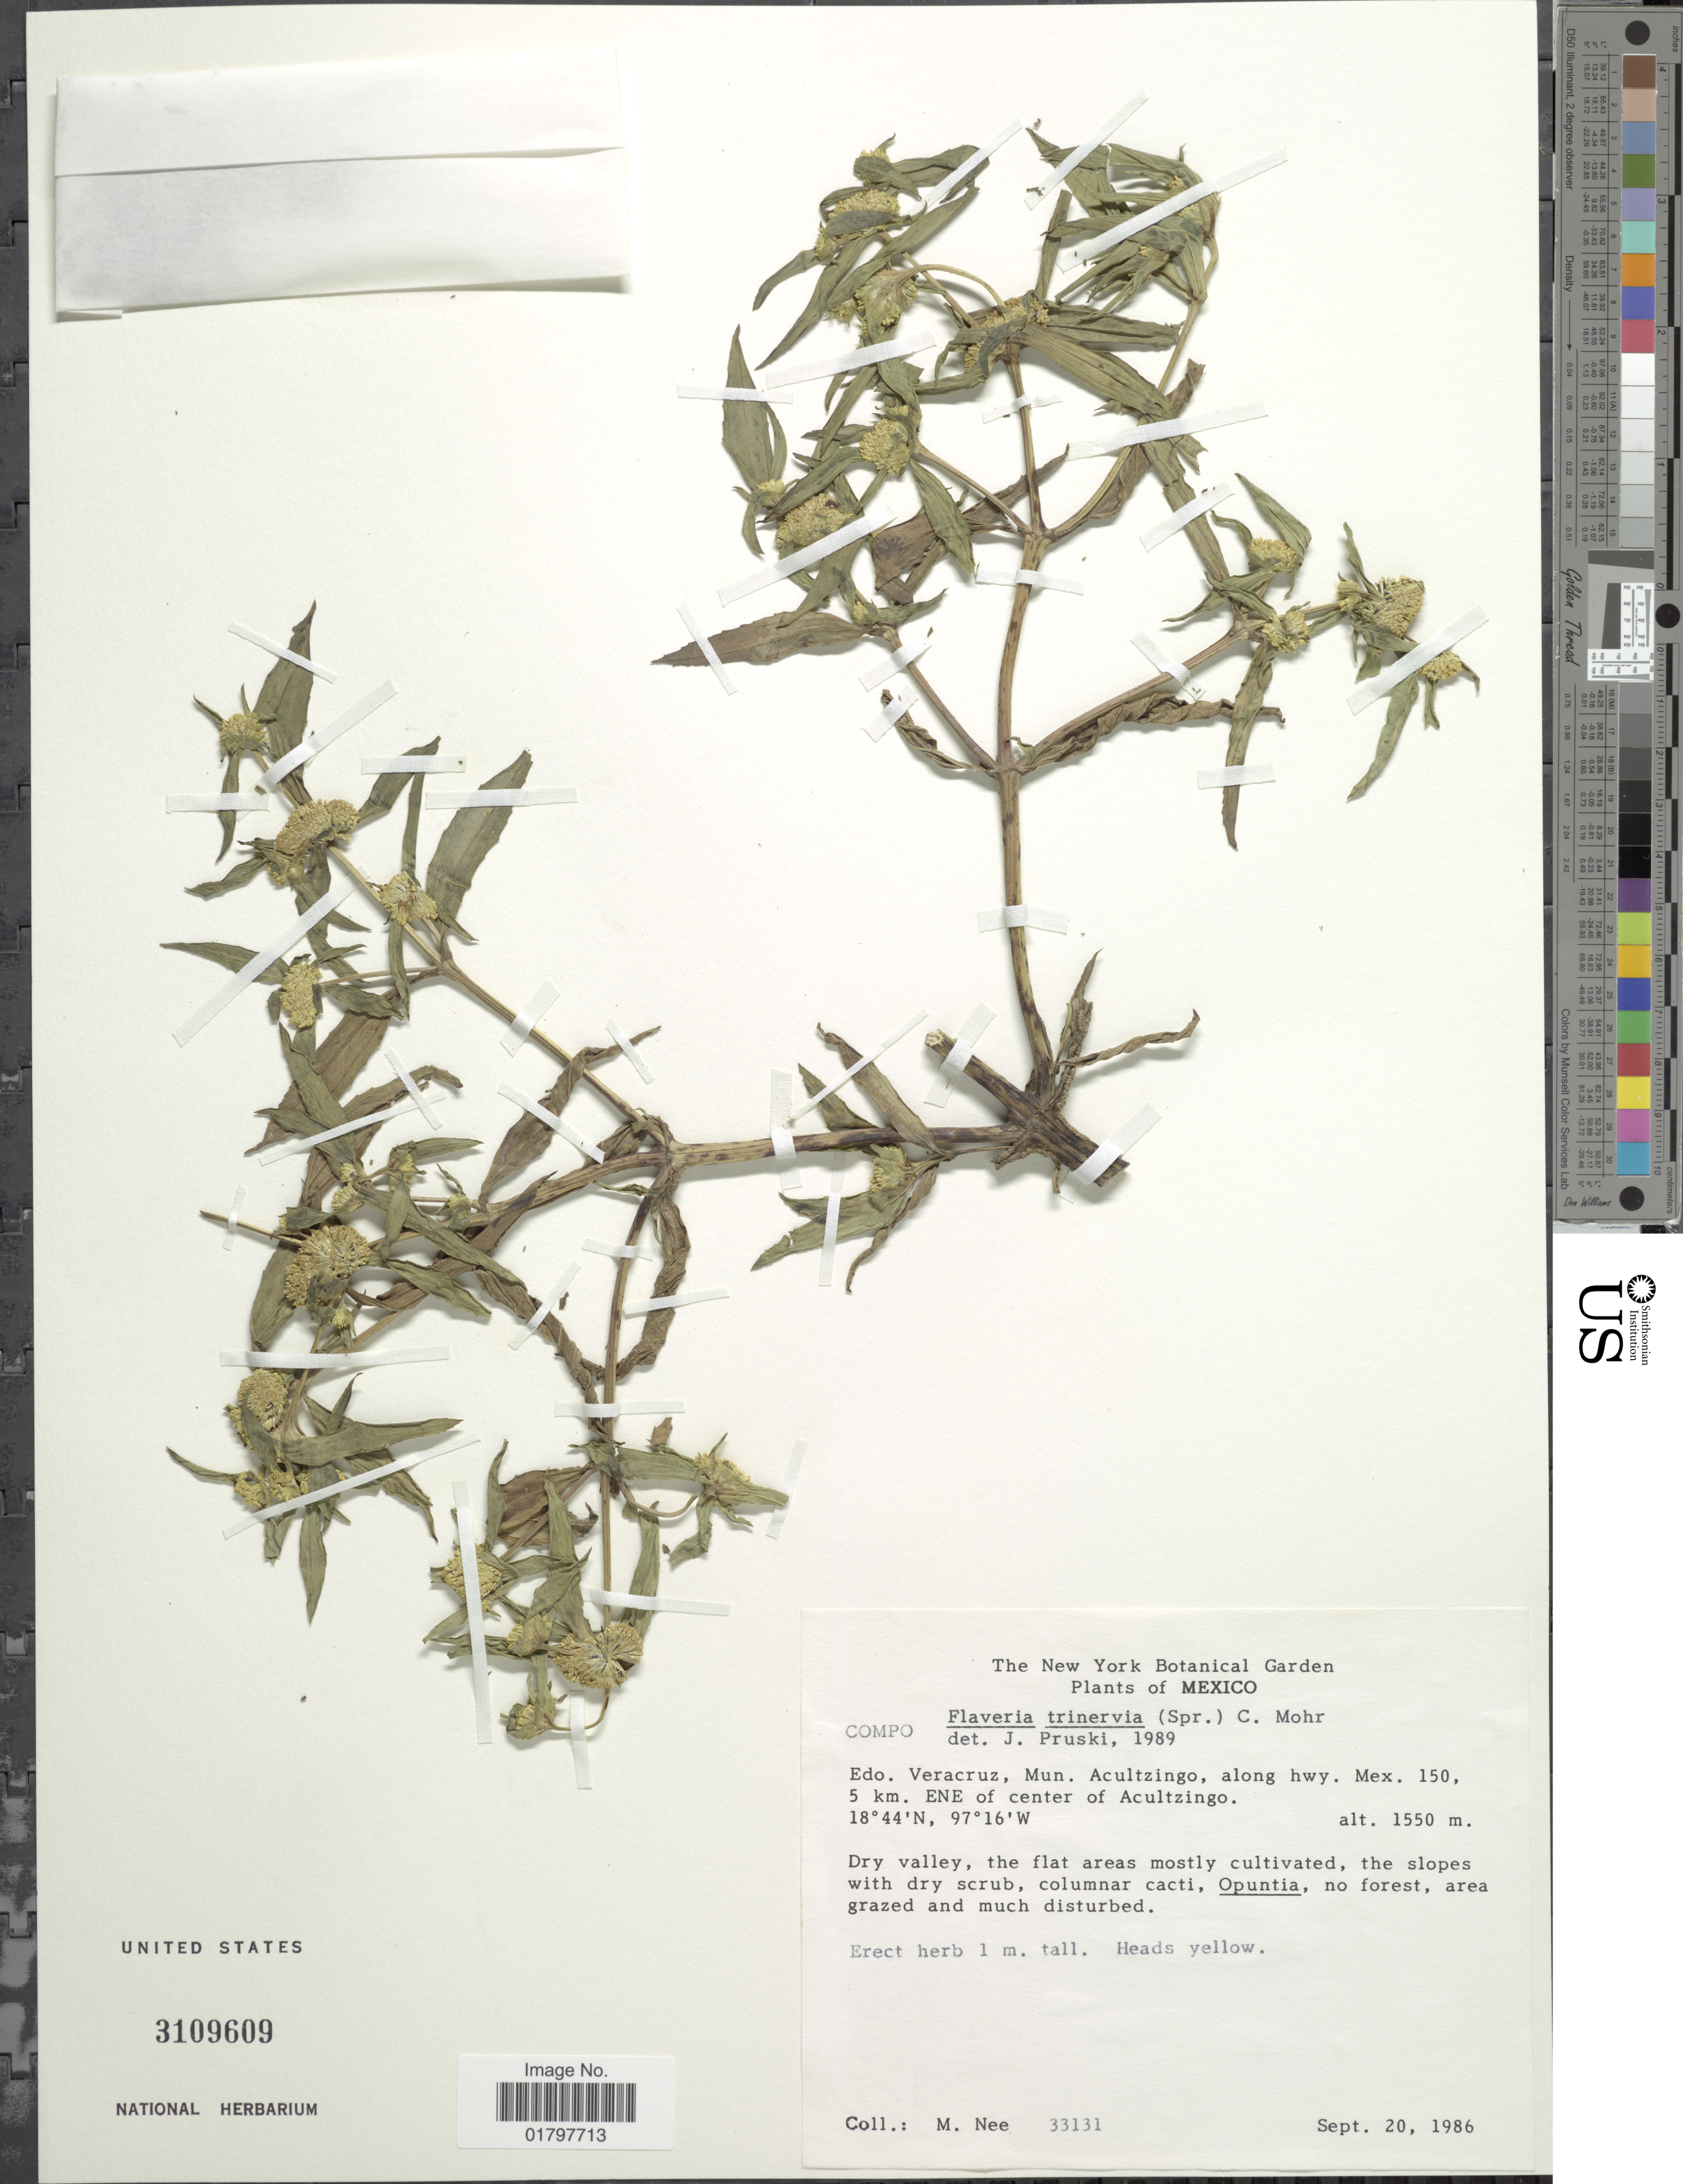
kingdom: Plantae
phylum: Tracheophyta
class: Magnoliopsida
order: Asterales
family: Asteraceae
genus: Flaveria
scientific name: Flaveria trinervia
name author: (Spreng.) C. Mohr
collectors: M. Nee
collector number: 33131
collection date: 1986-09-20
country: Mexico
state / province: Veracruz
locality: Edo. Veracruz, Mun. Acultzingo, along hwy. Mex. 150, 5 km. ENE of center of Acultzingo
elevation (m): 1550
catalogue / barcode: US 3109609